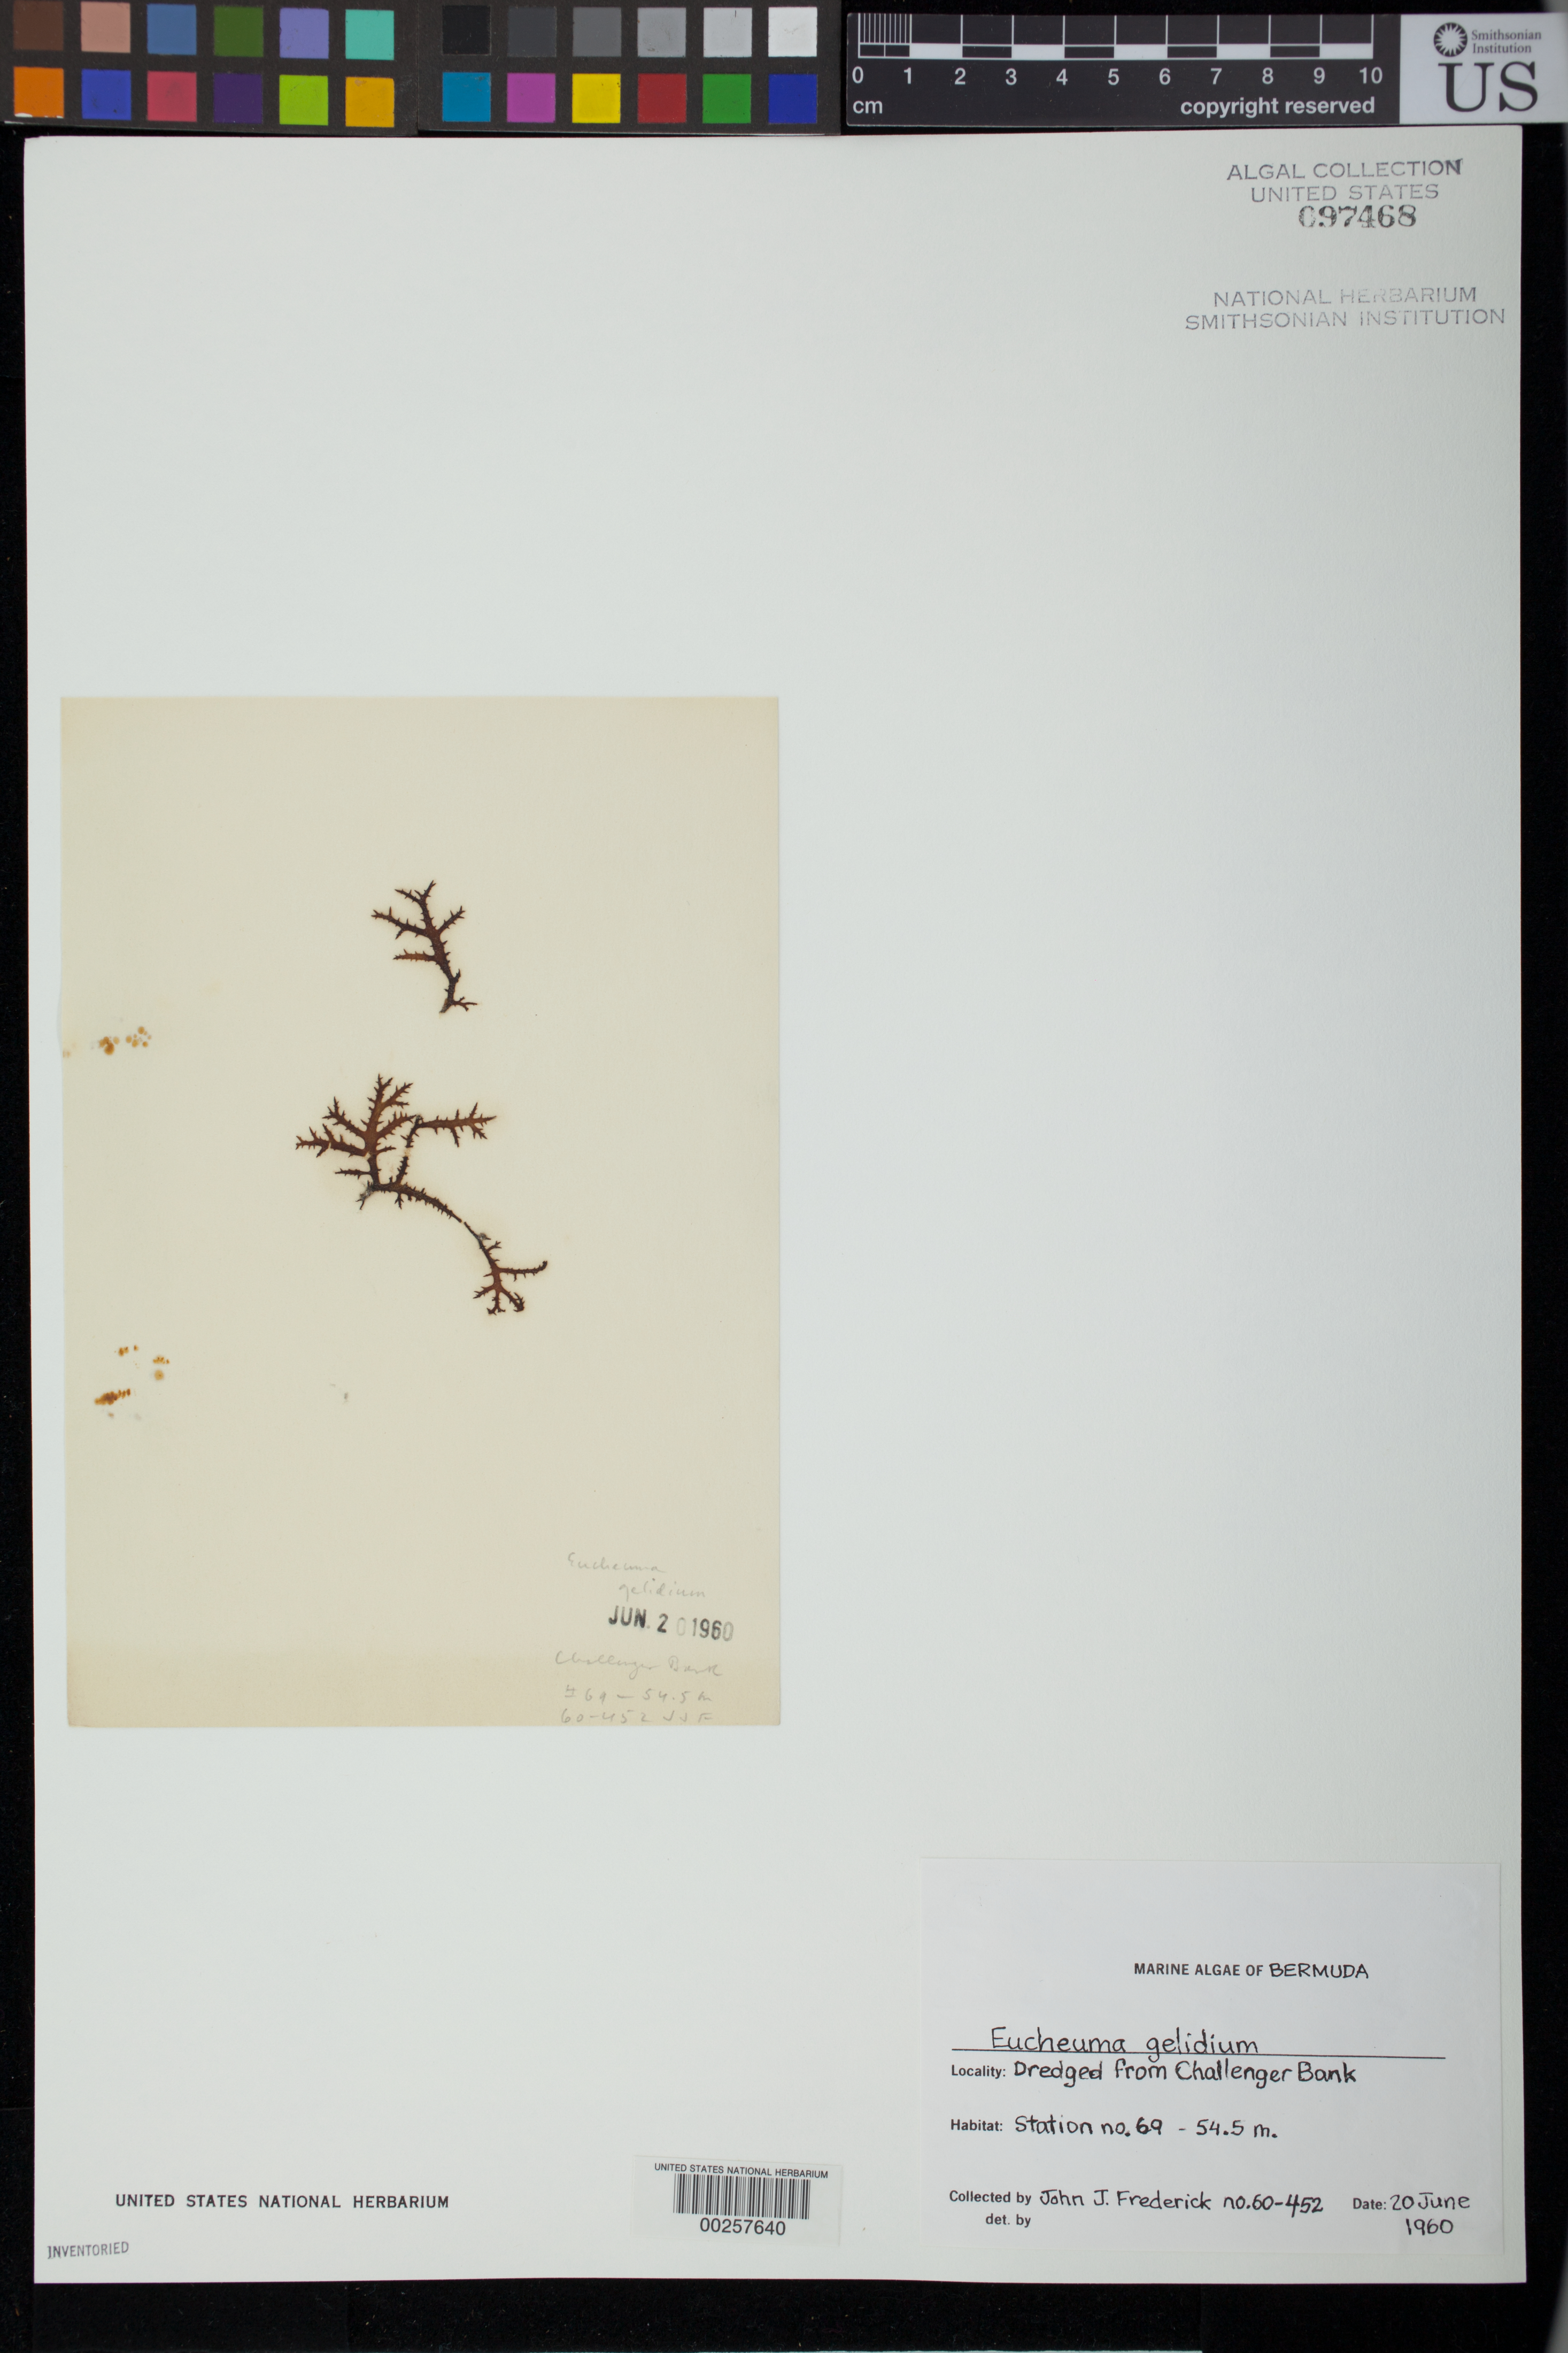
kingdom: Plantae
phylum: Rhodophyta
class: Florideophyceae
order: Gigartinales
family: Solieriaceae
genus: Meristotheca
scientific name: Meristotheca gelidium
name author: (J. Agardh) E.J. Faye & Masuda in E.J. Faye et al.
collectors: J. Frederick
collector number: JJF 60-452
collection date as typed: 20 Jun 1960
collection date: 1960-06-20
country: Bermuda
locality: Challenger Bank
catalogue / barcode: US 97468